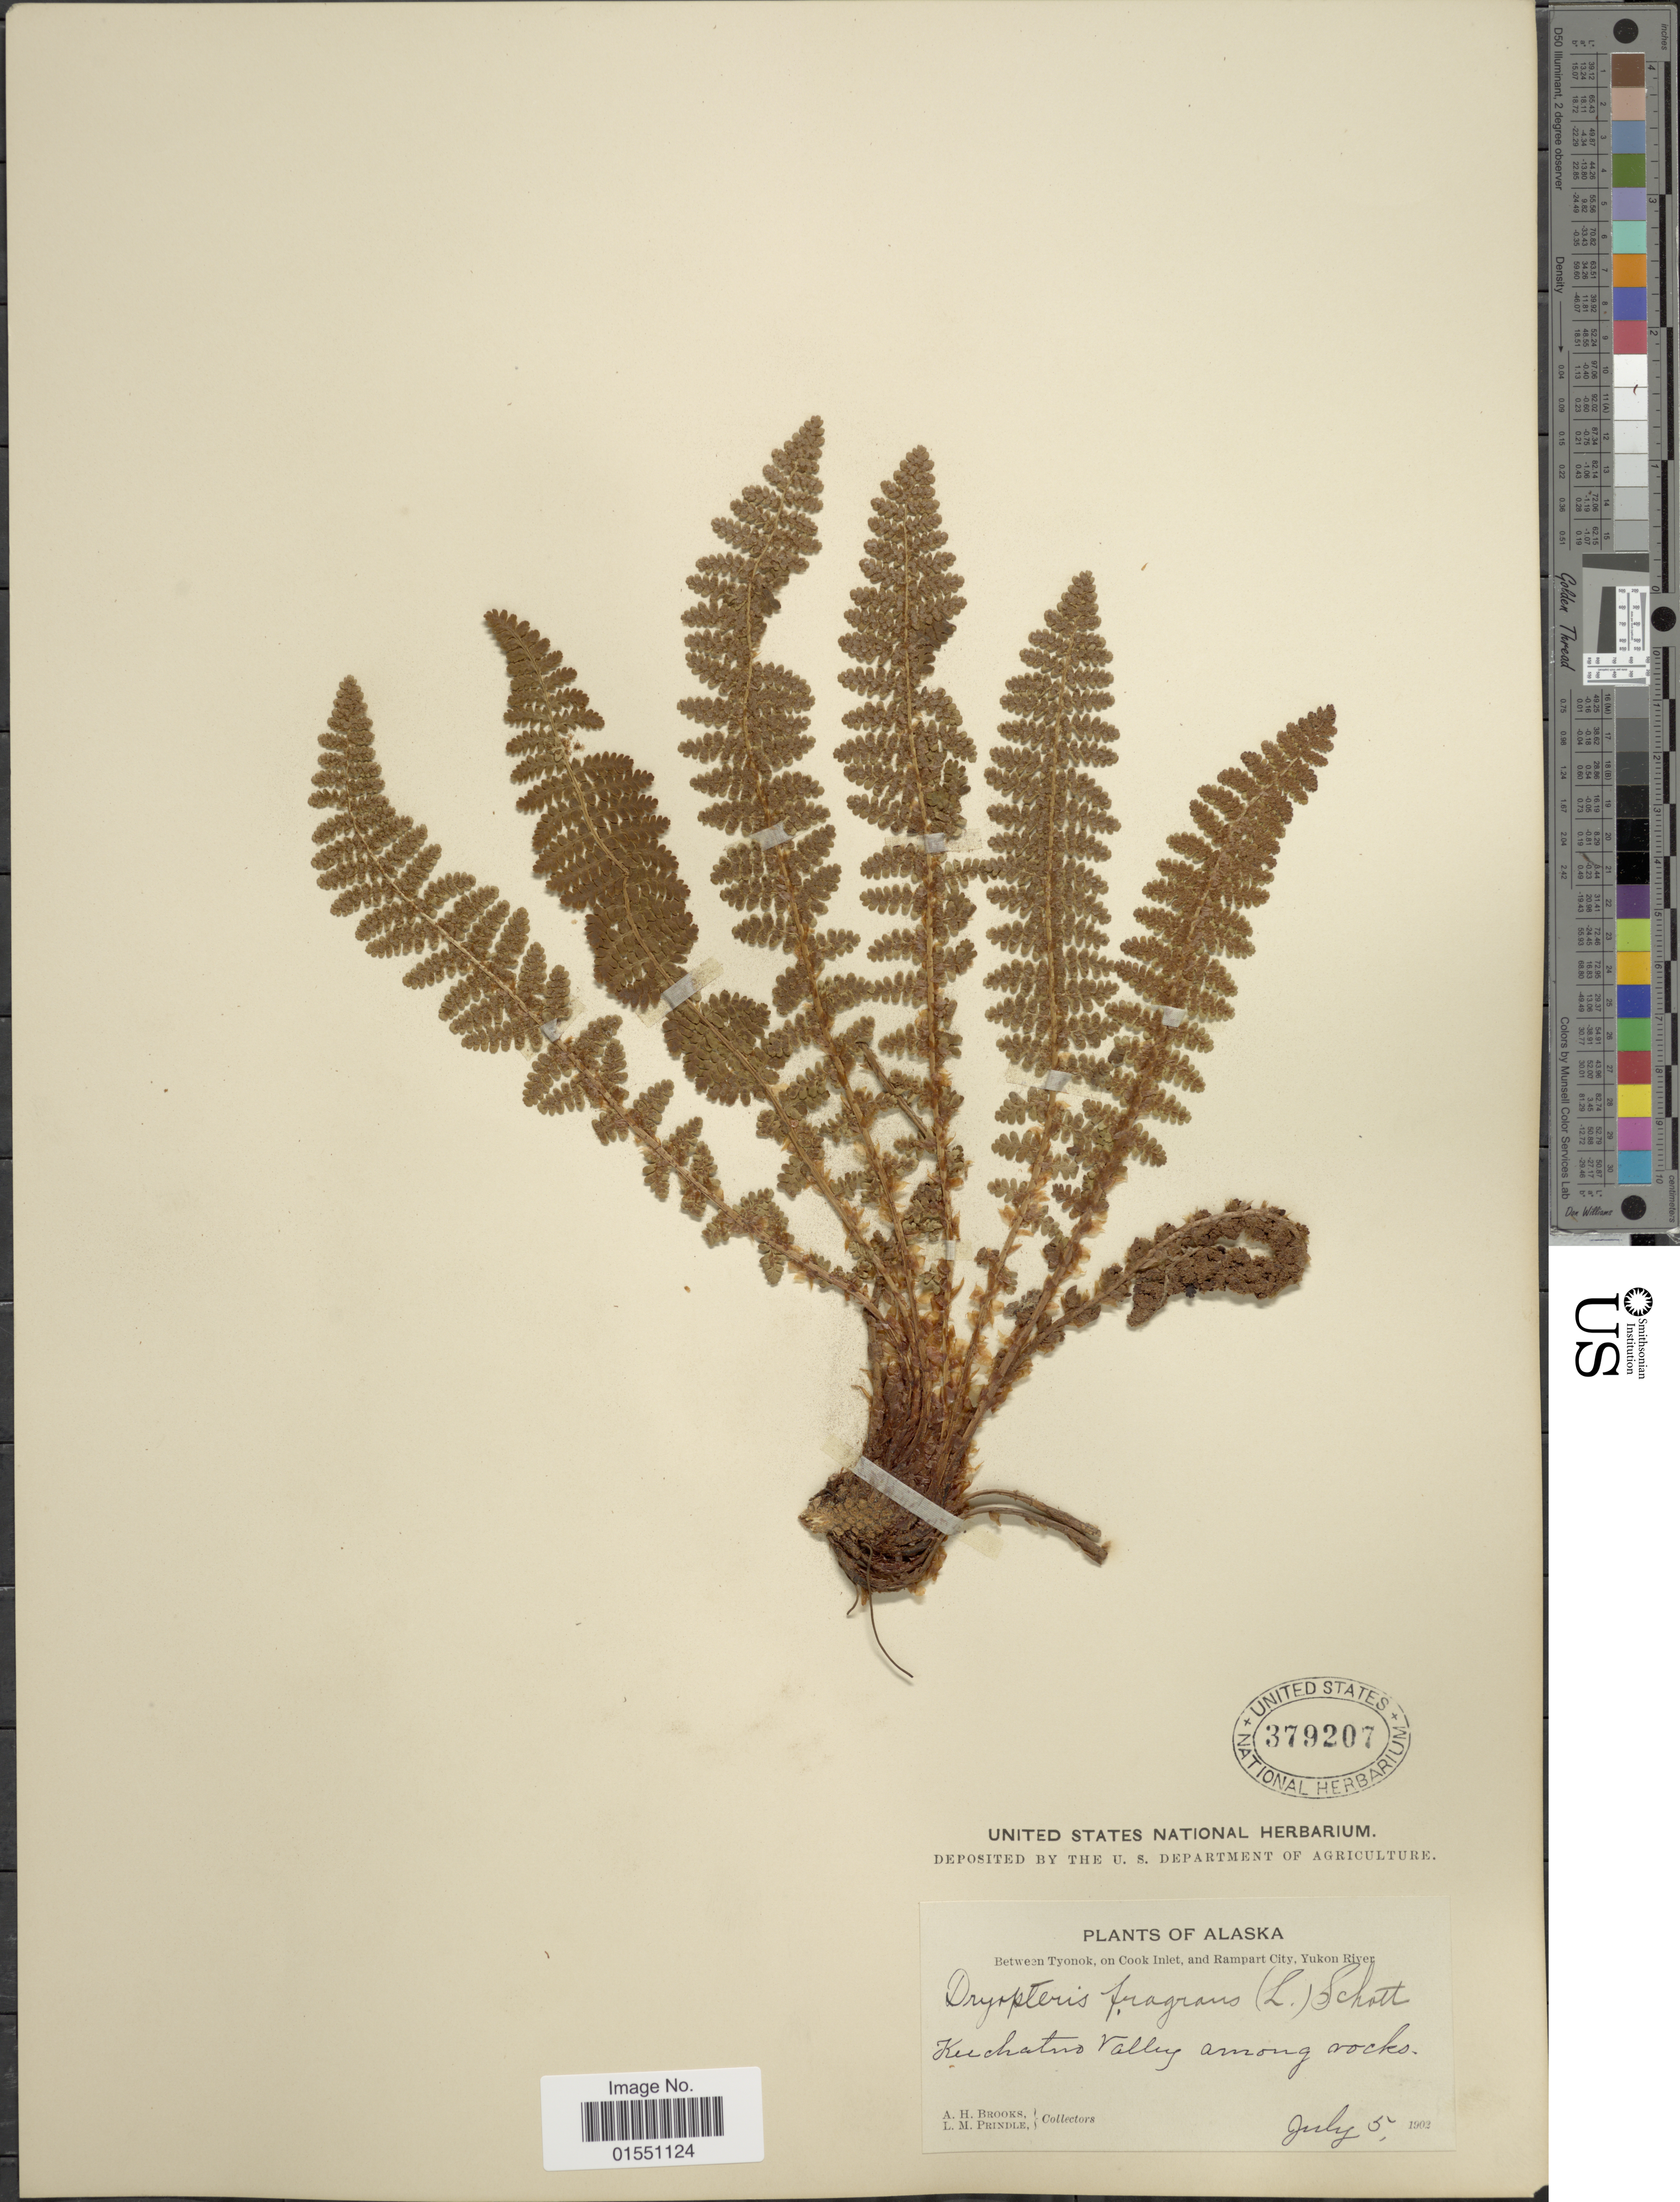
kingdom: Plantae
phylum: Tracheophyta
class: Polypodiopsida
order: Polypodiales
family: Dryopteridaceae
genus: Dryopteris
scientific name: Dryopteris fragrans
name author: (L.) Schott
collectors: A. Brooks & L. Prindle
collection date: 1902-07-05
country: United States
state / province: Alaska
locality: Between Tyonok, on Cook Inlet, and Rampart City, Yukon River. Kuchatno Valley among rocks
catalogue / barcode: US 379207